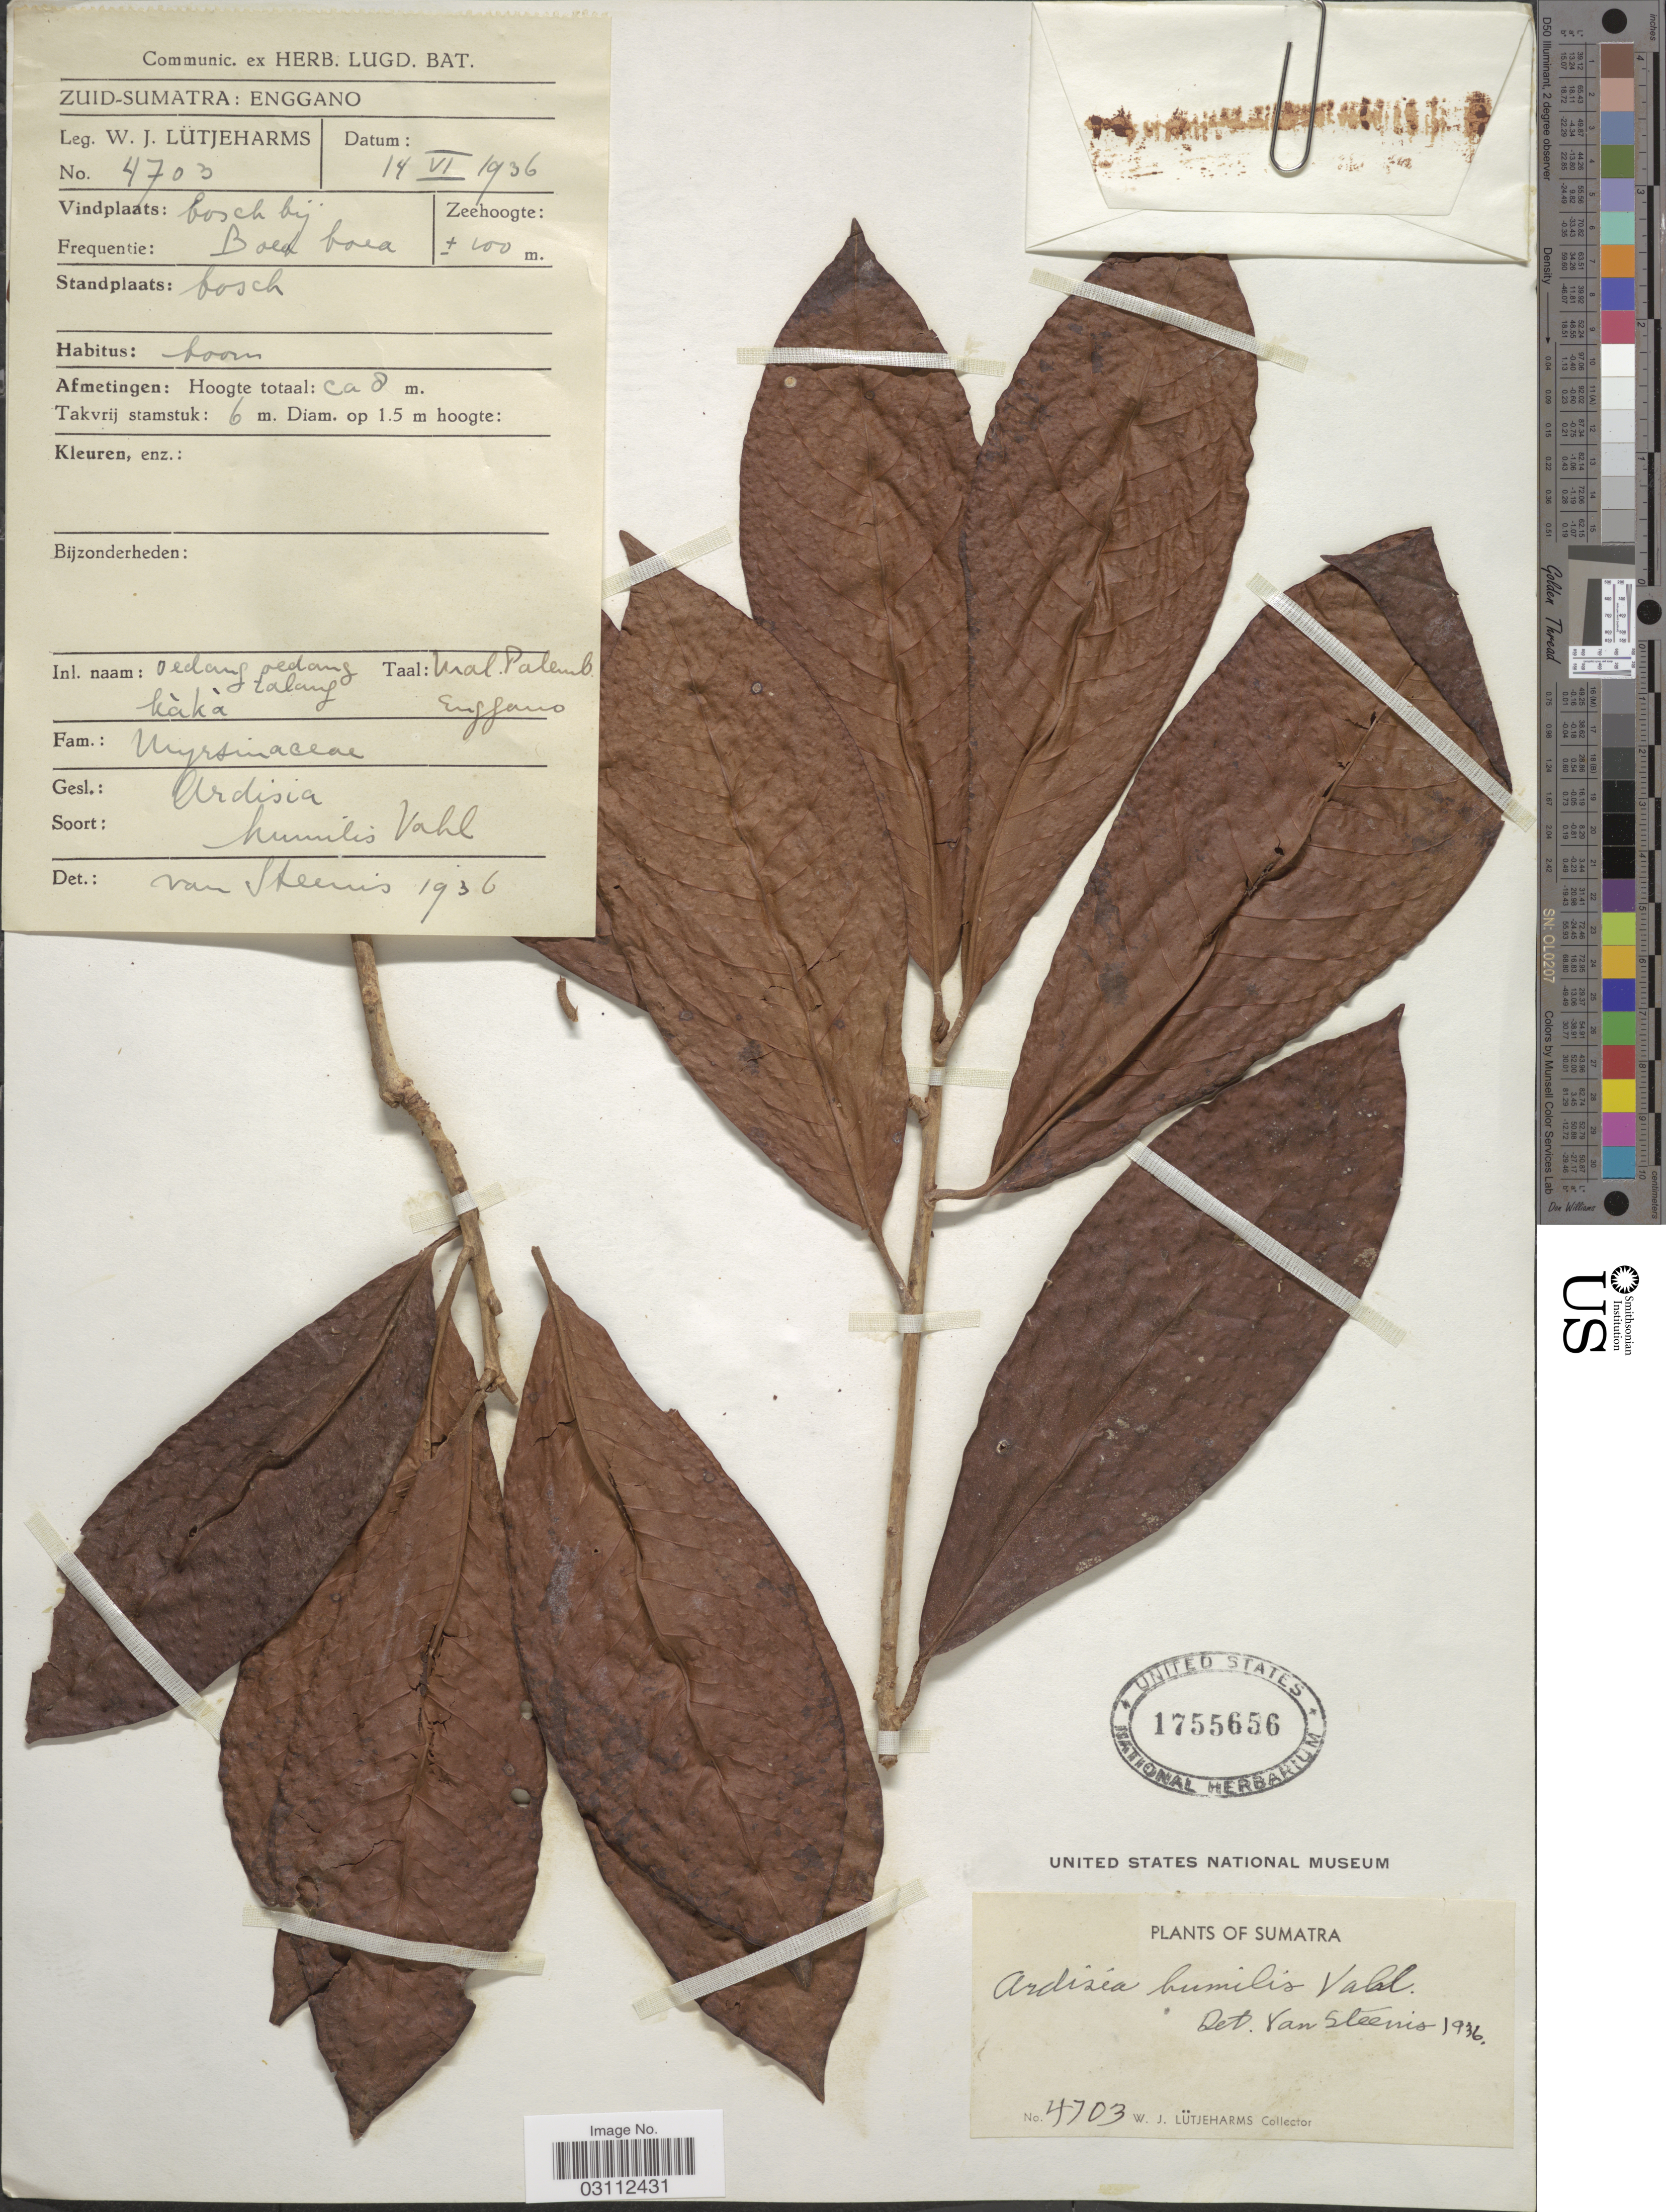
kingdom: Plantae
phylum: Tracheophyta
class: Magnoliopsida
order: Ericales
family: Primulaceae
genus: Ardisia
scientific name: Ardisia humilis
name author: Vahl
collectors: W. Lütjeharms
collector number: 4703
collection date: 1936-06-14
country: Indonesia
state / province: Sumatra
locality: Zuid-Sumatra: Enggano. Bosch bij Boea boea.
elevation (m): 100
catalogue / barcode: US 1755656